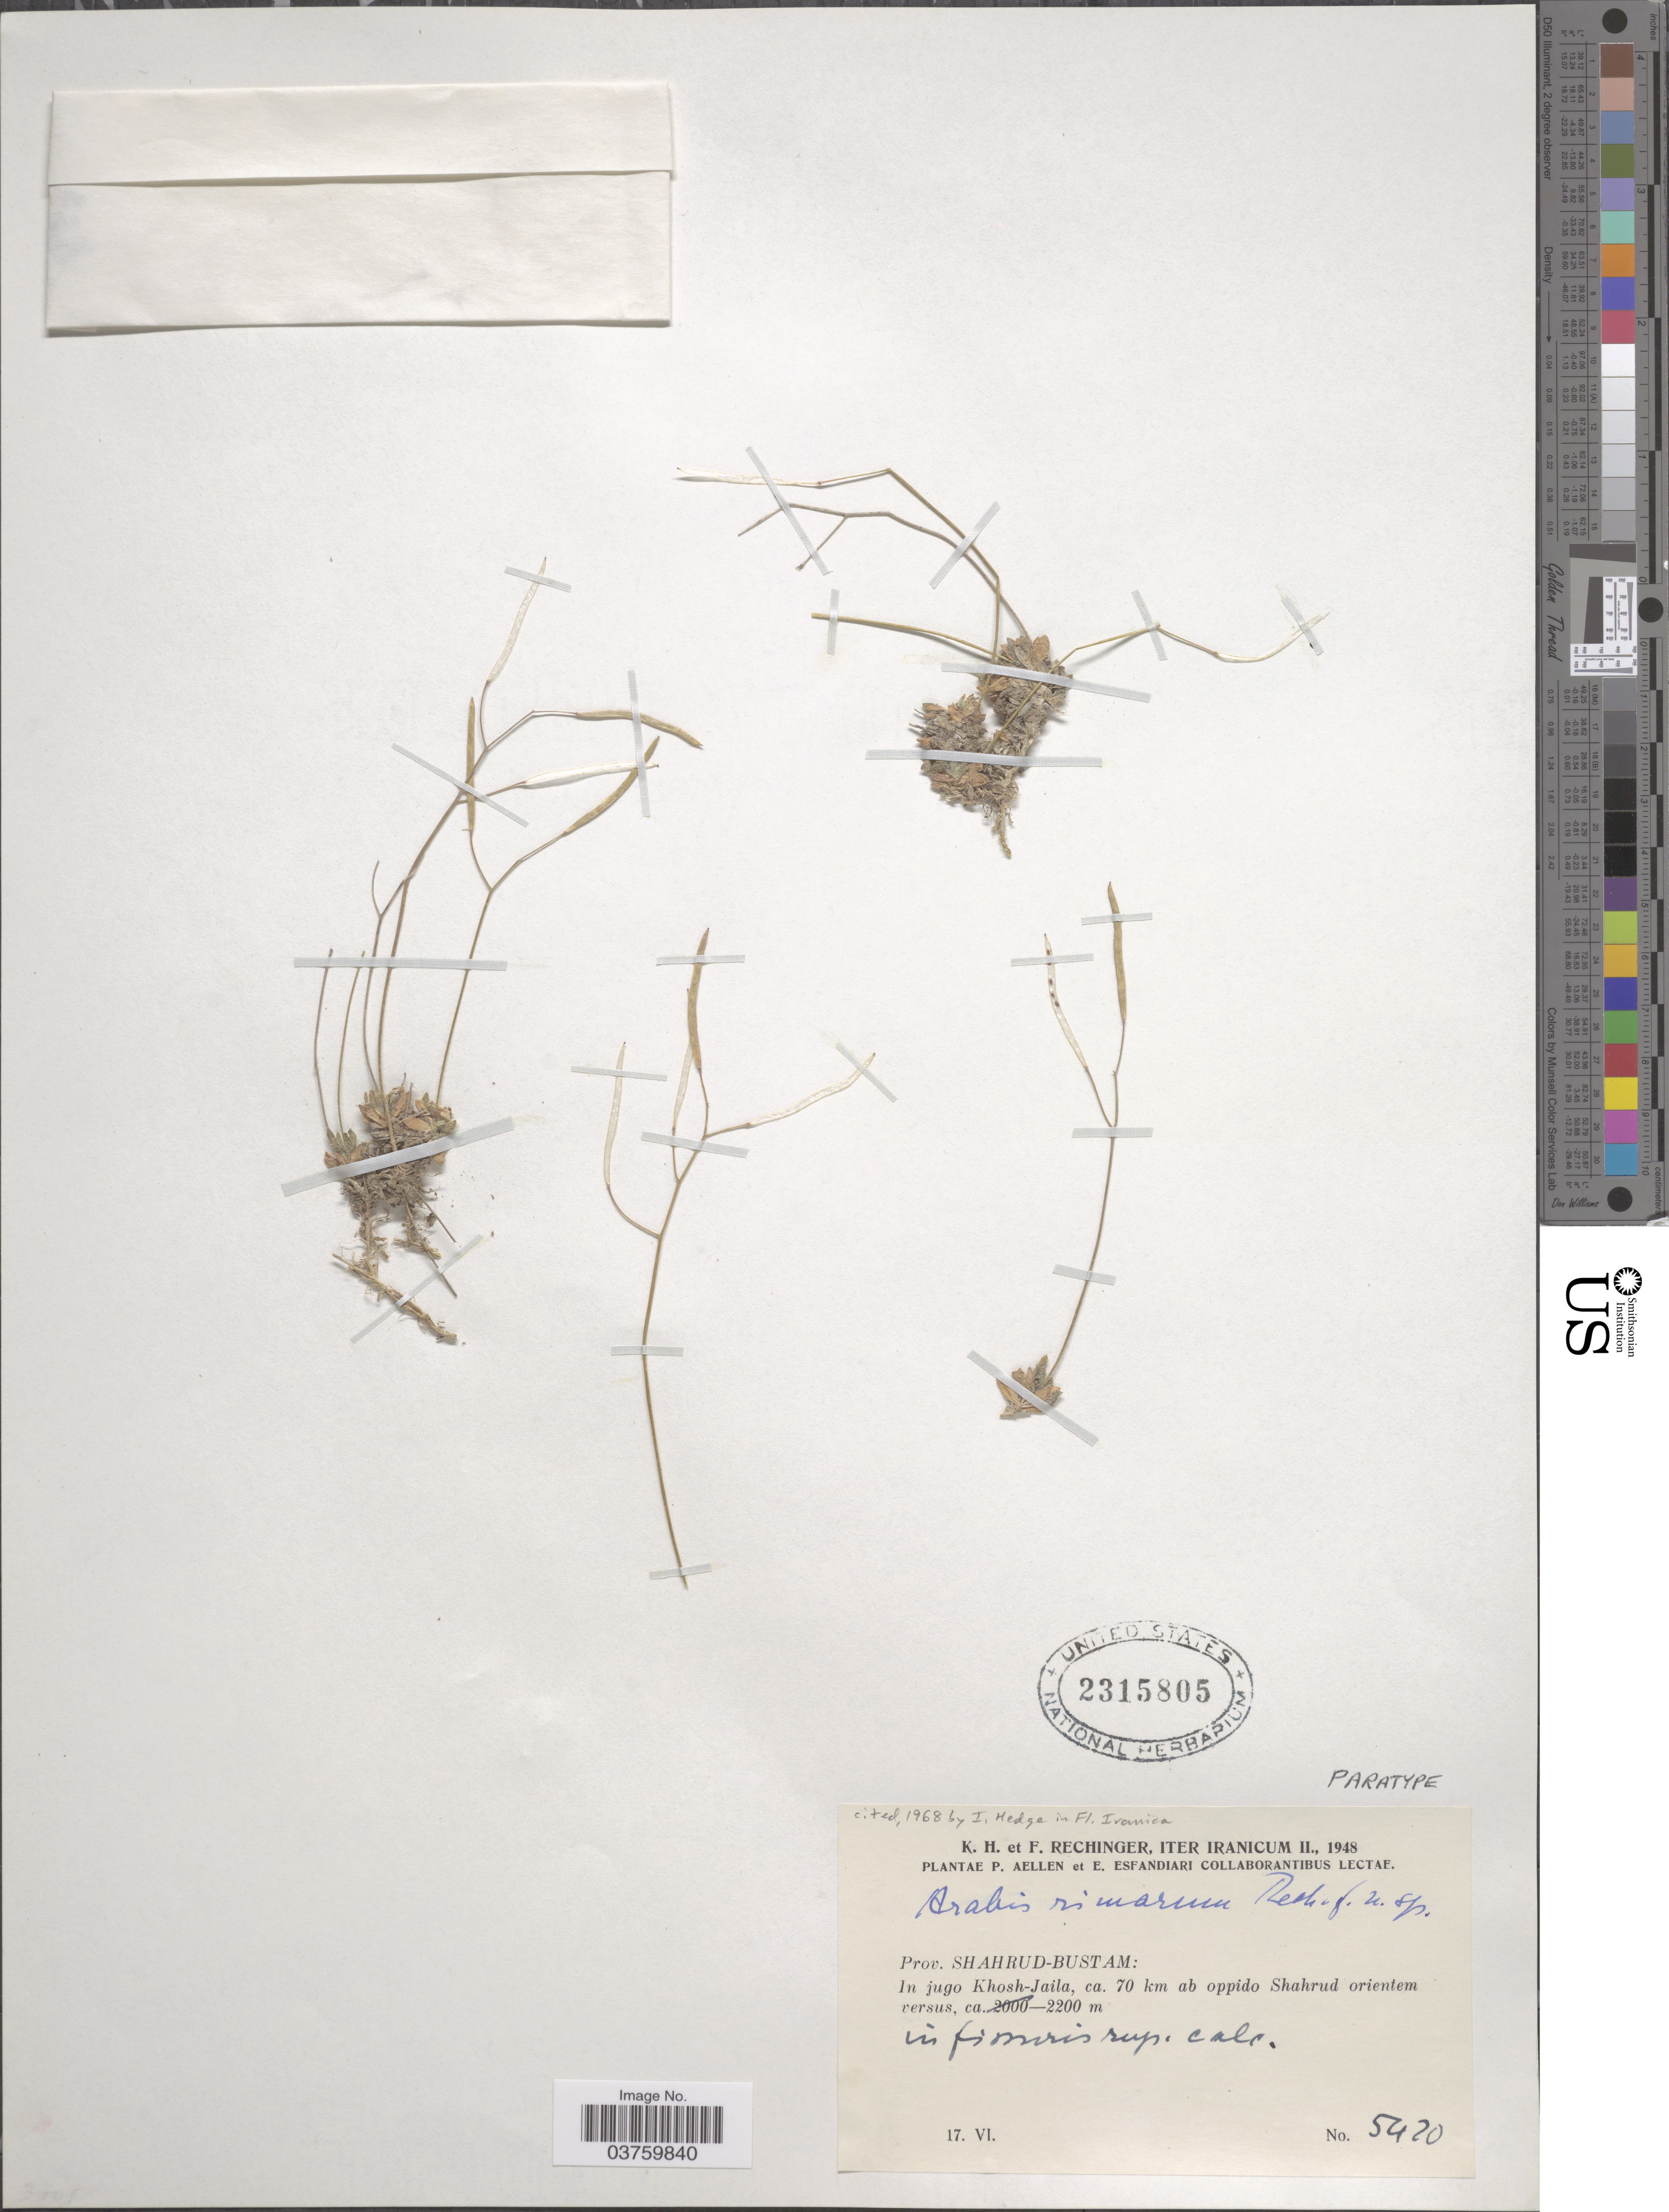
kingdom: Plantae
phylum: Tracheophyta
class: Magnoliopsida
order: Brassicales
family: Brassicaceae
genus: Arabis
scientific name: Arabis rimarum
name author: Rchb. f.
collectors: K. H. Rechinger & F. Rechinger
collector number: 5420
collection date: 1948-06-17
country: Iran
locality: Iter Iranicum. Prov. Shahrud-Bustam: In jugo Khosh-Jaila, ca. 70 km ab oppido Shahrud orientem versus.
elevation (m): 2200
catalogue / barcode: US 2315805